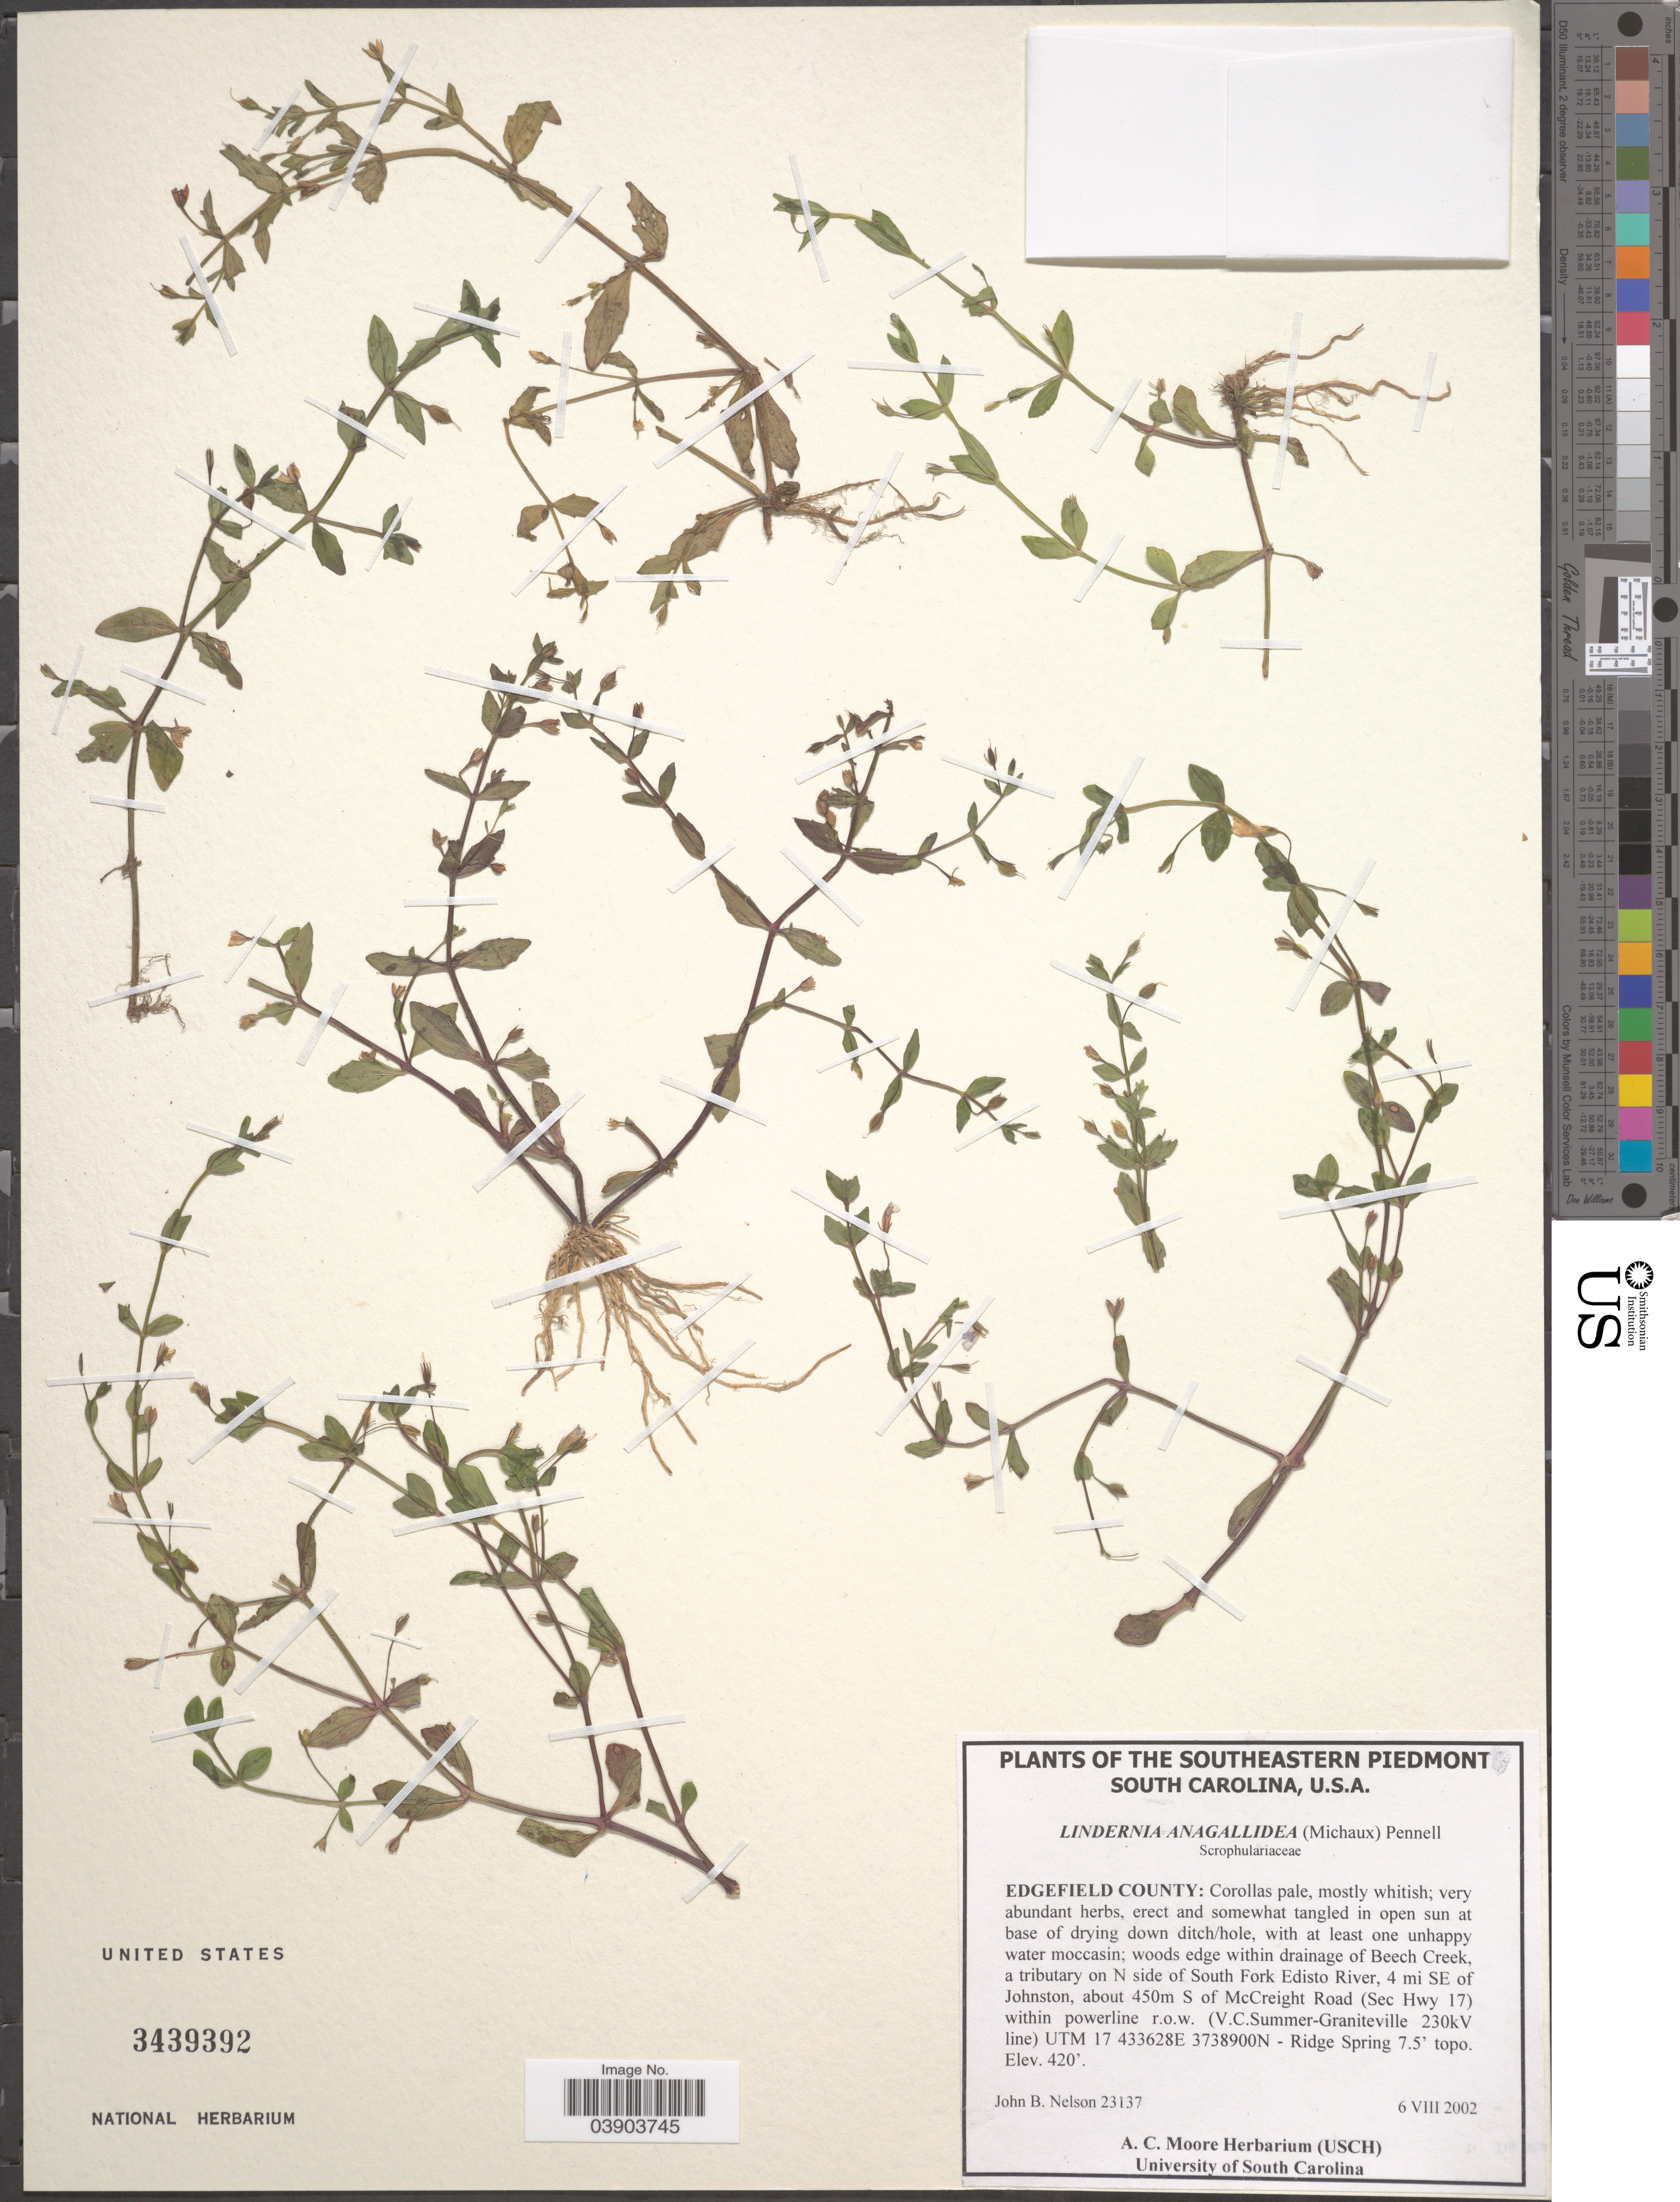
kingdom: Plantae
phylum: Tracheophyta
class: Magnoliopsida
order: Lamiales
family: Linderniaceae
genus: Lindernia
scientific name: Lindernia anagallidea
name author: (Michx.) Pennell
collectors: J. B. Nelson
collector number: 23137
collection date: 2002-07-06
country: United States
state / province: South Carolina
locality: Southeastern Piedmont. Edgefield County: woods edge within drainage of Beech Creek, a tributary on N side of South Fork Edisto River, 4 mi SE of Johnston, about 450m S of McCreight Road (Sec Hwy 17) within powerline r.o.w. (V.C. Summer-Graniteville 230kV line) UTM 17. Ridge Spring.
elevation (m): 128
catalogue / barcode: US 3439392